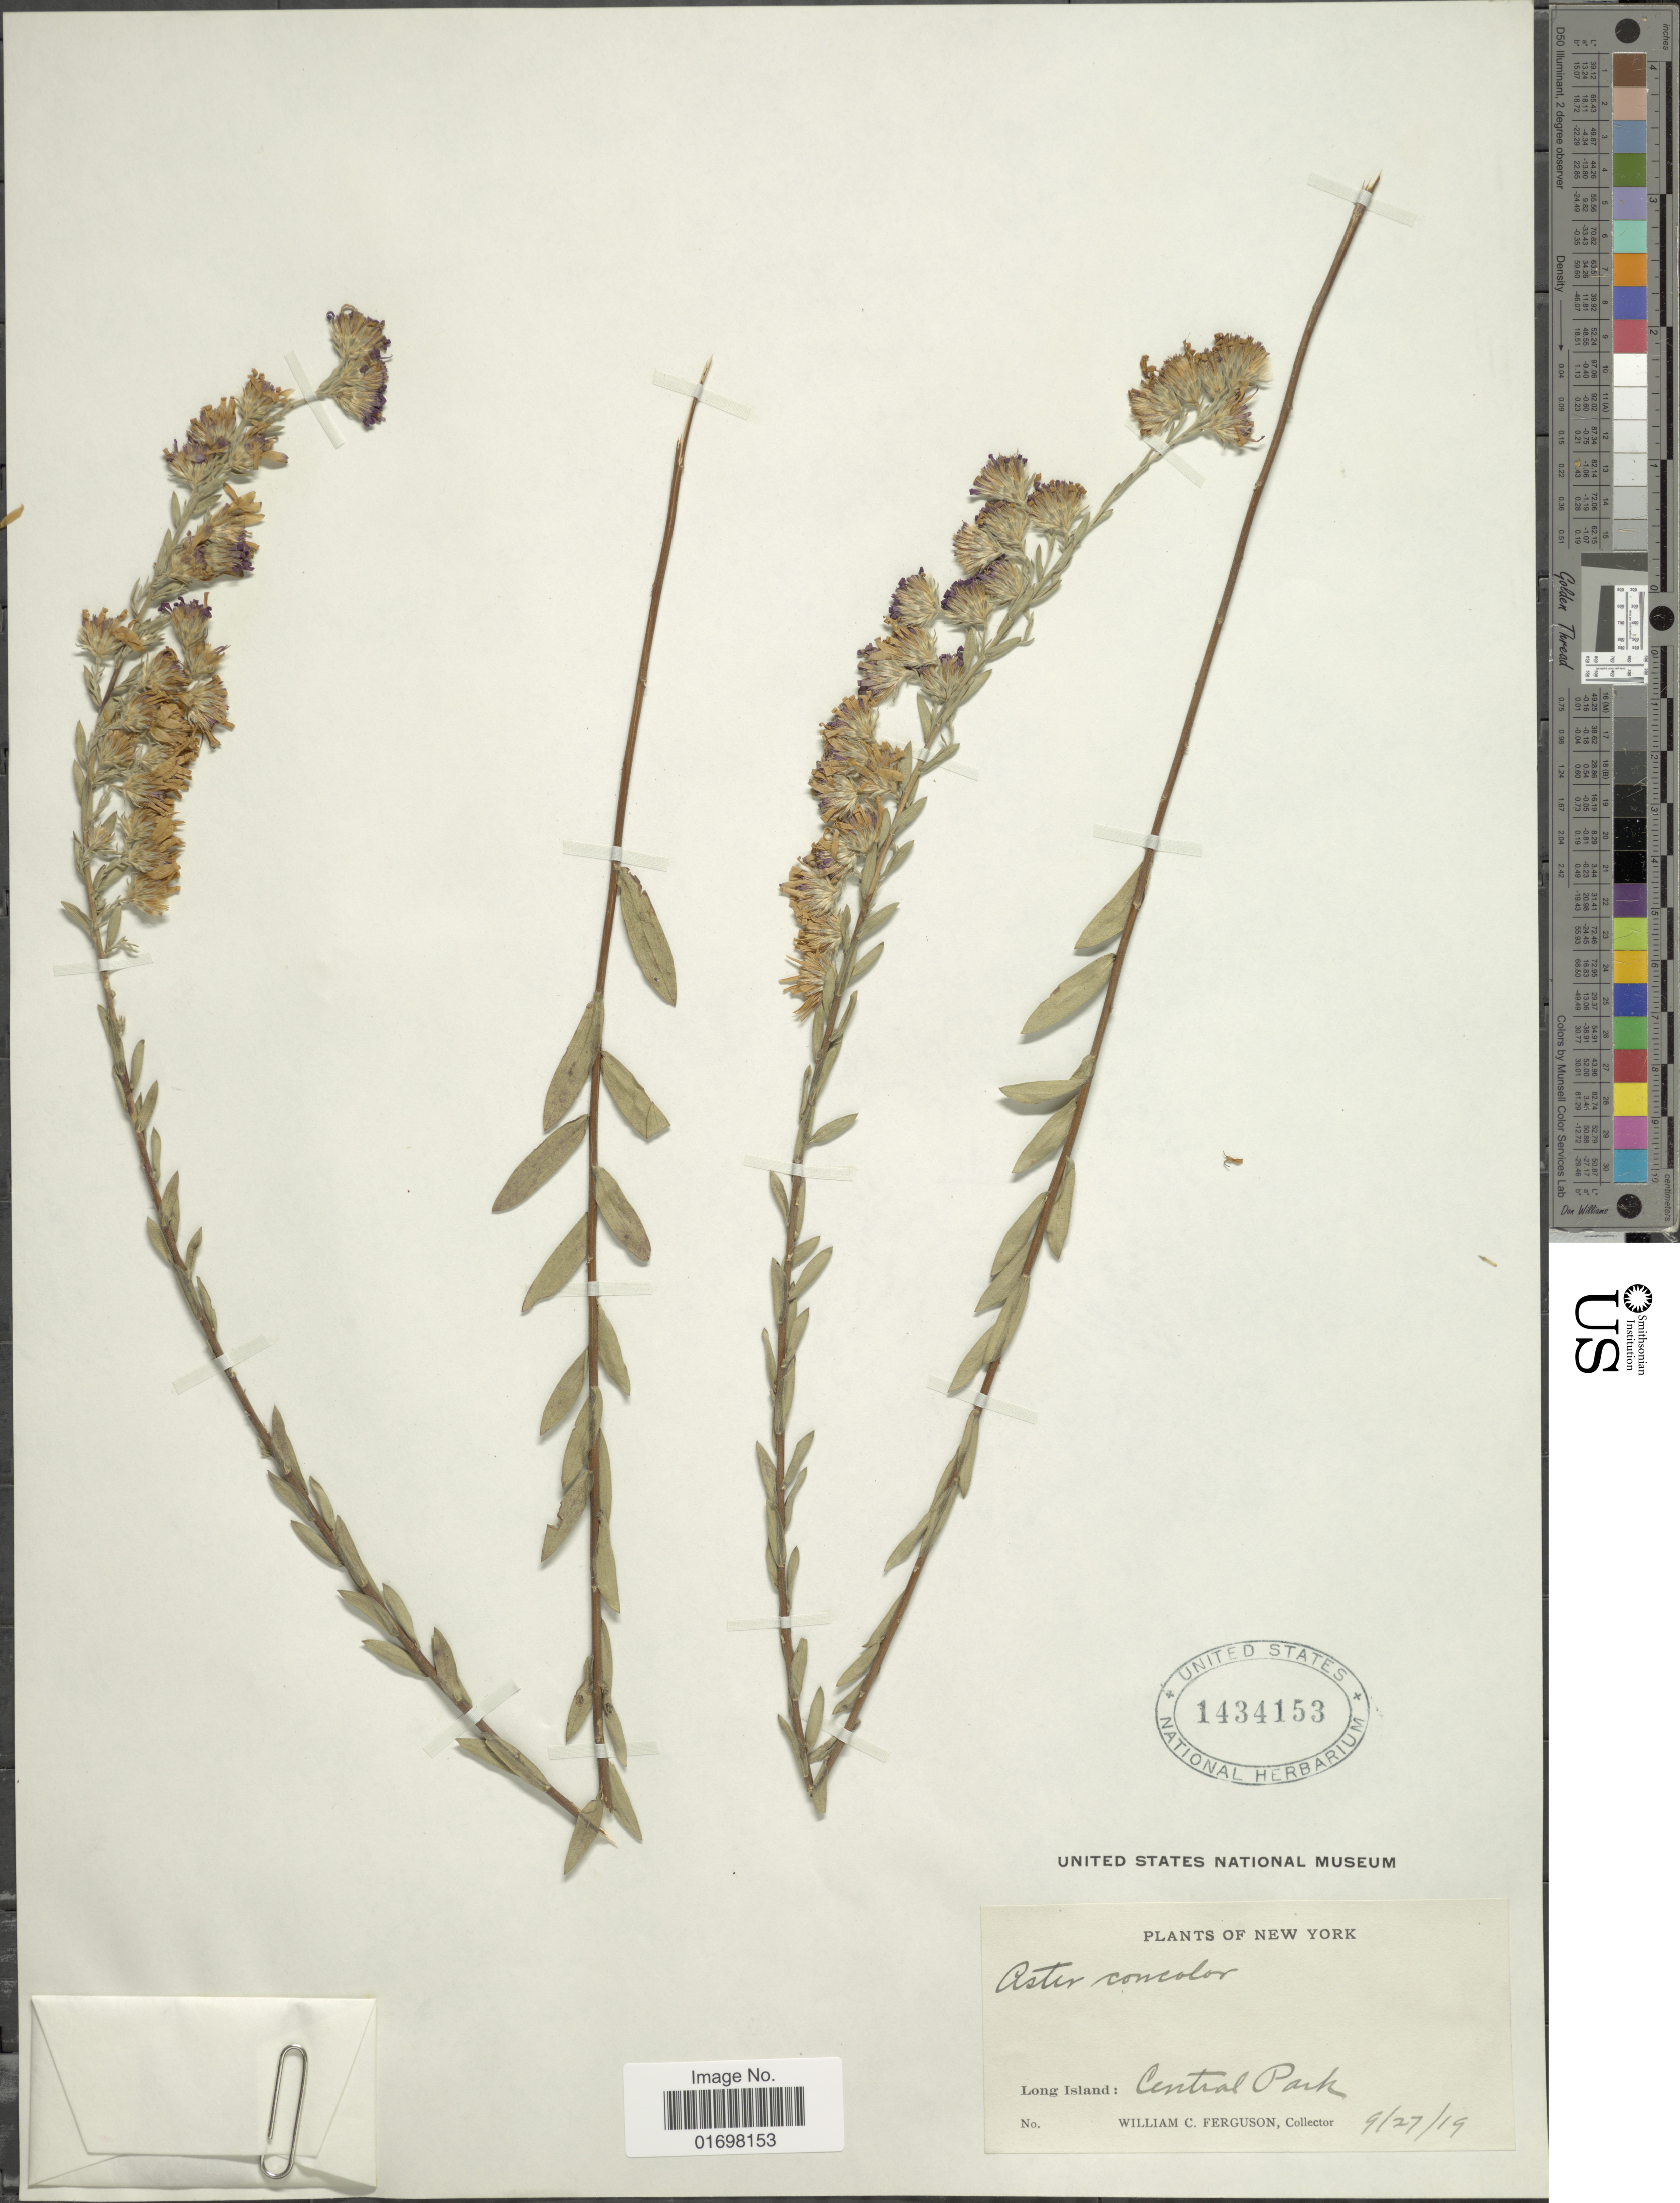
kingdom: Plantae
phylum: Tracheophyta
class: Magnoliopsida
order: Asterales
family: Asteraceae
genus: Symphyotrichum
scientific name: Symphyotrichum concolor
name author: (L.) G.L. Nesom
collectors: W. Ferguson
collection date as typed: Transcribed d/m/y: 27/9/19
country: United States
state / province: New York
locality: Long Island Central Park.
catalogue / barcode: US 1434153